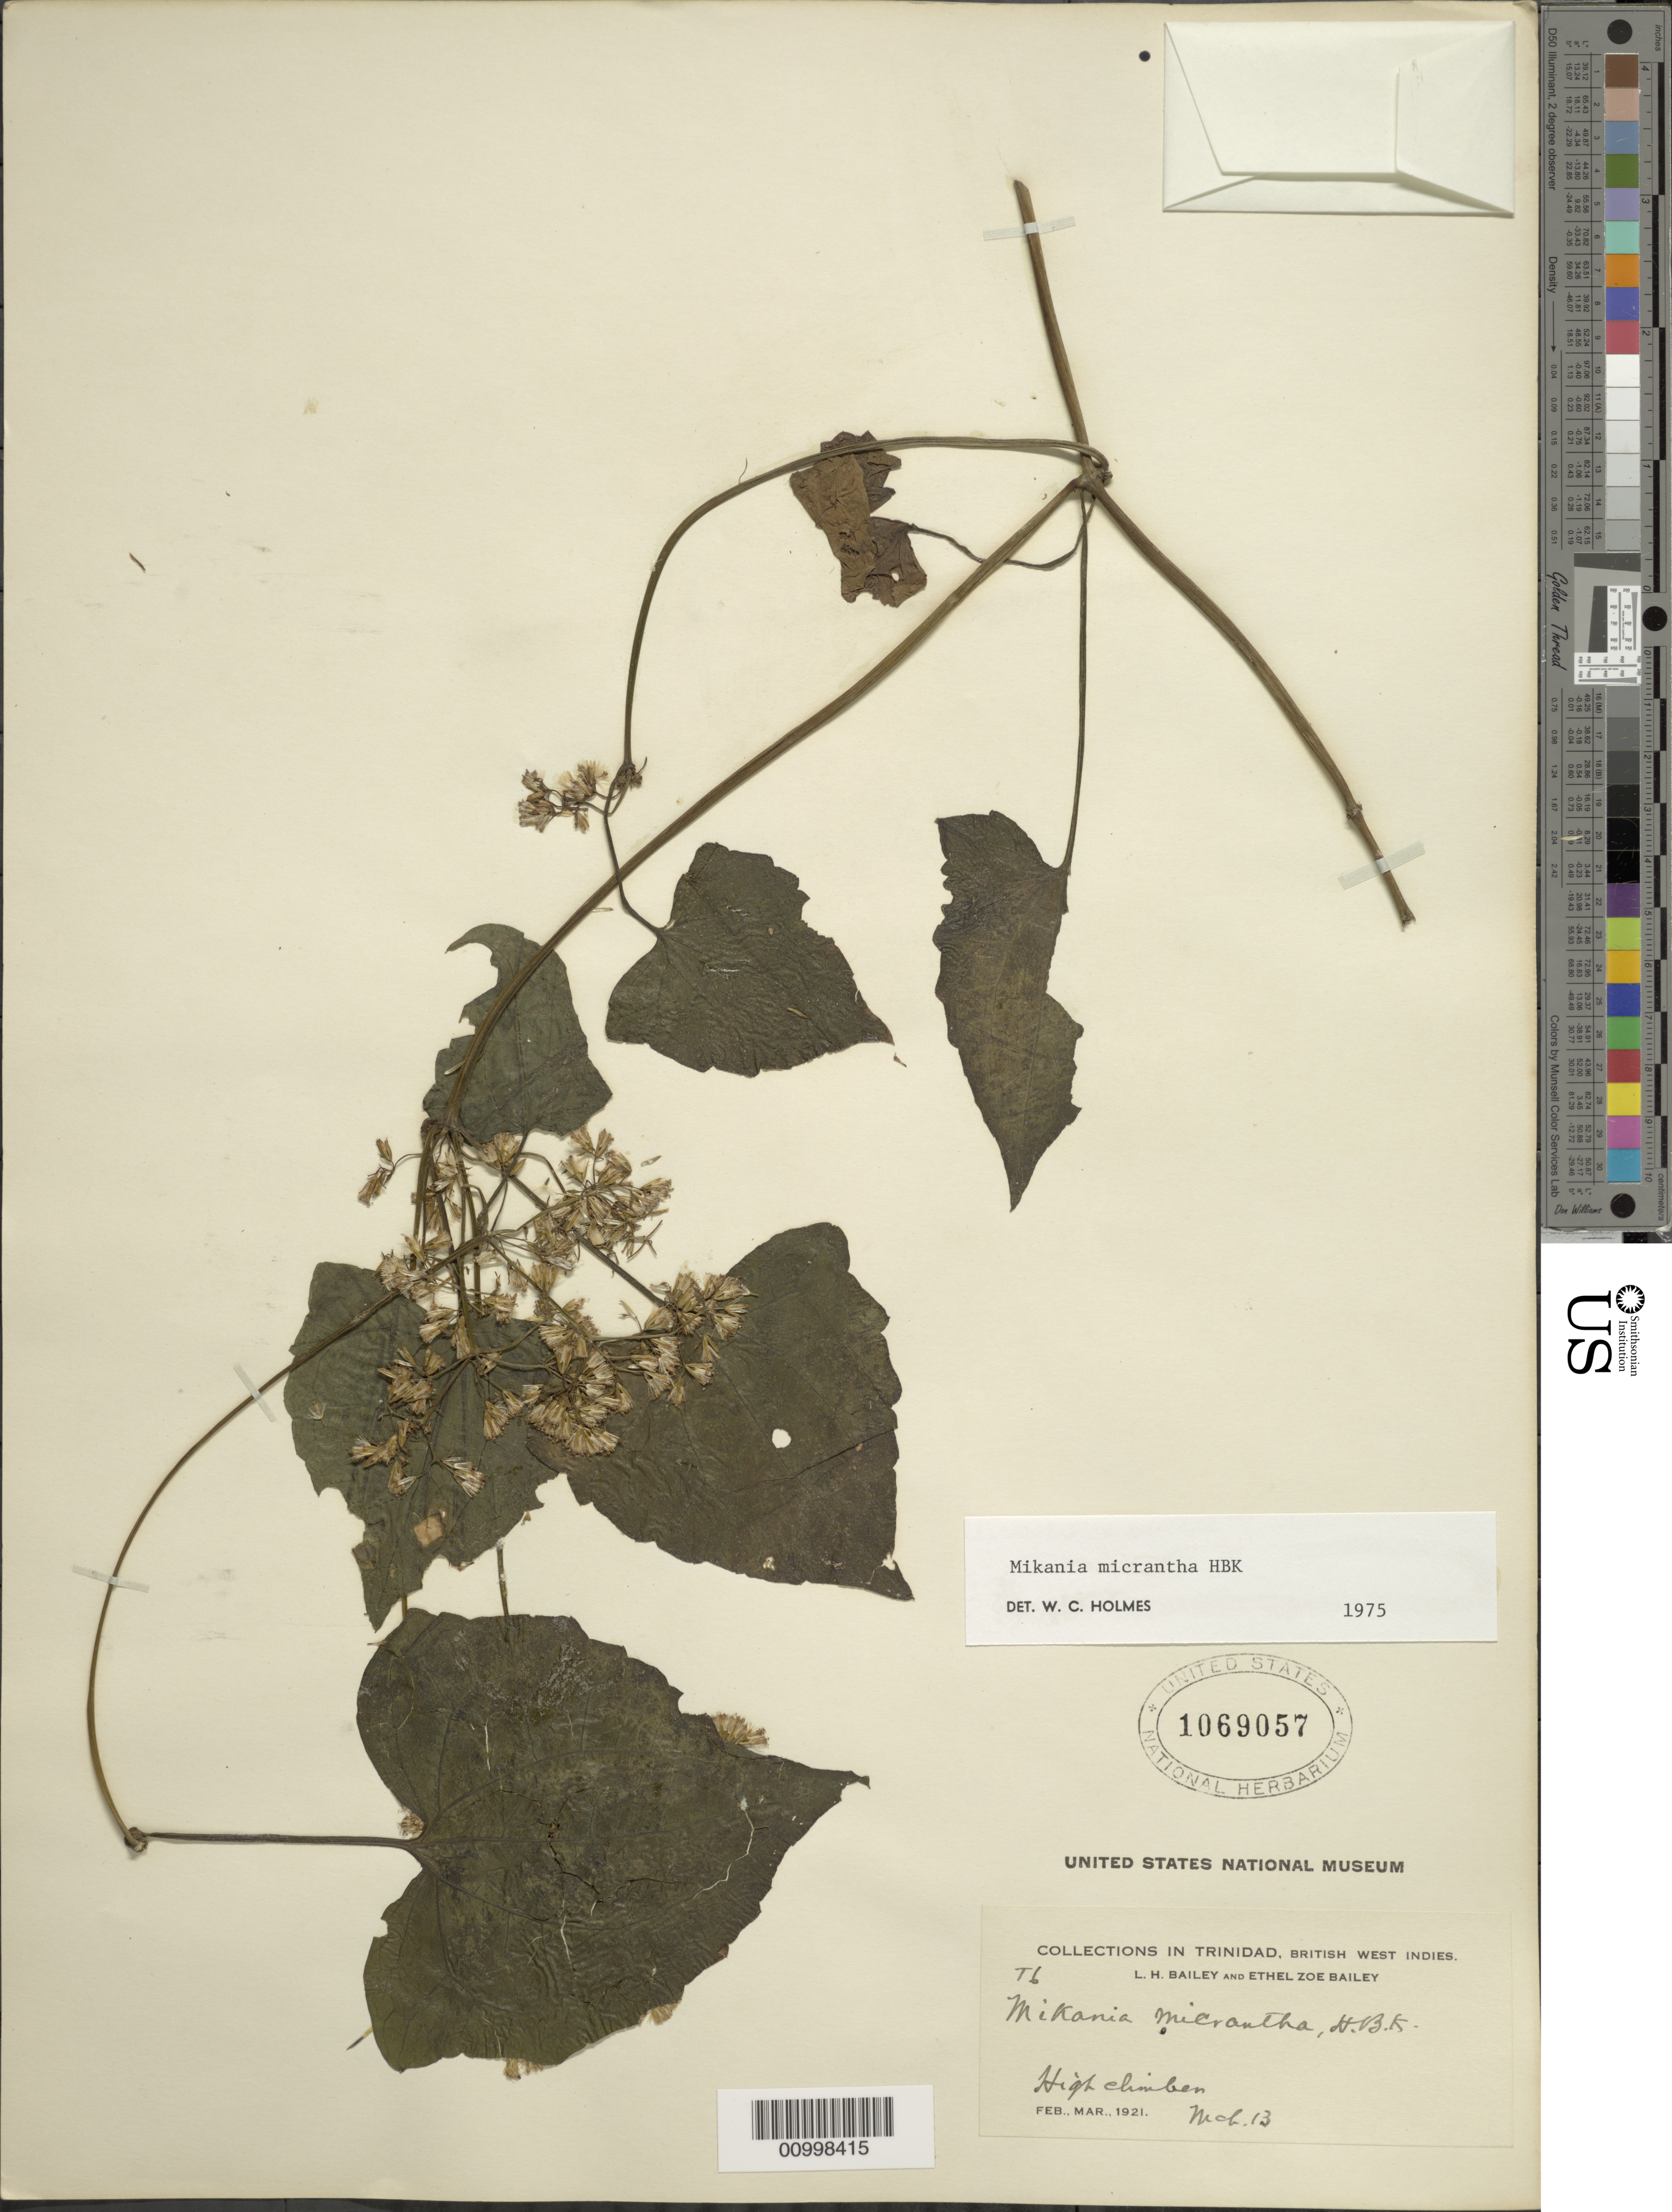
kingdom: Plantae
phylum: Tracheophyta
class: Magnoliopsida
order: Asterales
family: Asteraceae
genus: Mikania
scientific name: Mikania micrantha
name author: Kunth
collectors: L. H. Bailey & E. Z. Bailey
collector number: T6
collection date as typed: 13 Mar 1921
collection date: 1921-03-13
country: Trinidad and Tobago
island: Trinidad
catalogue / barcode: US 1069057